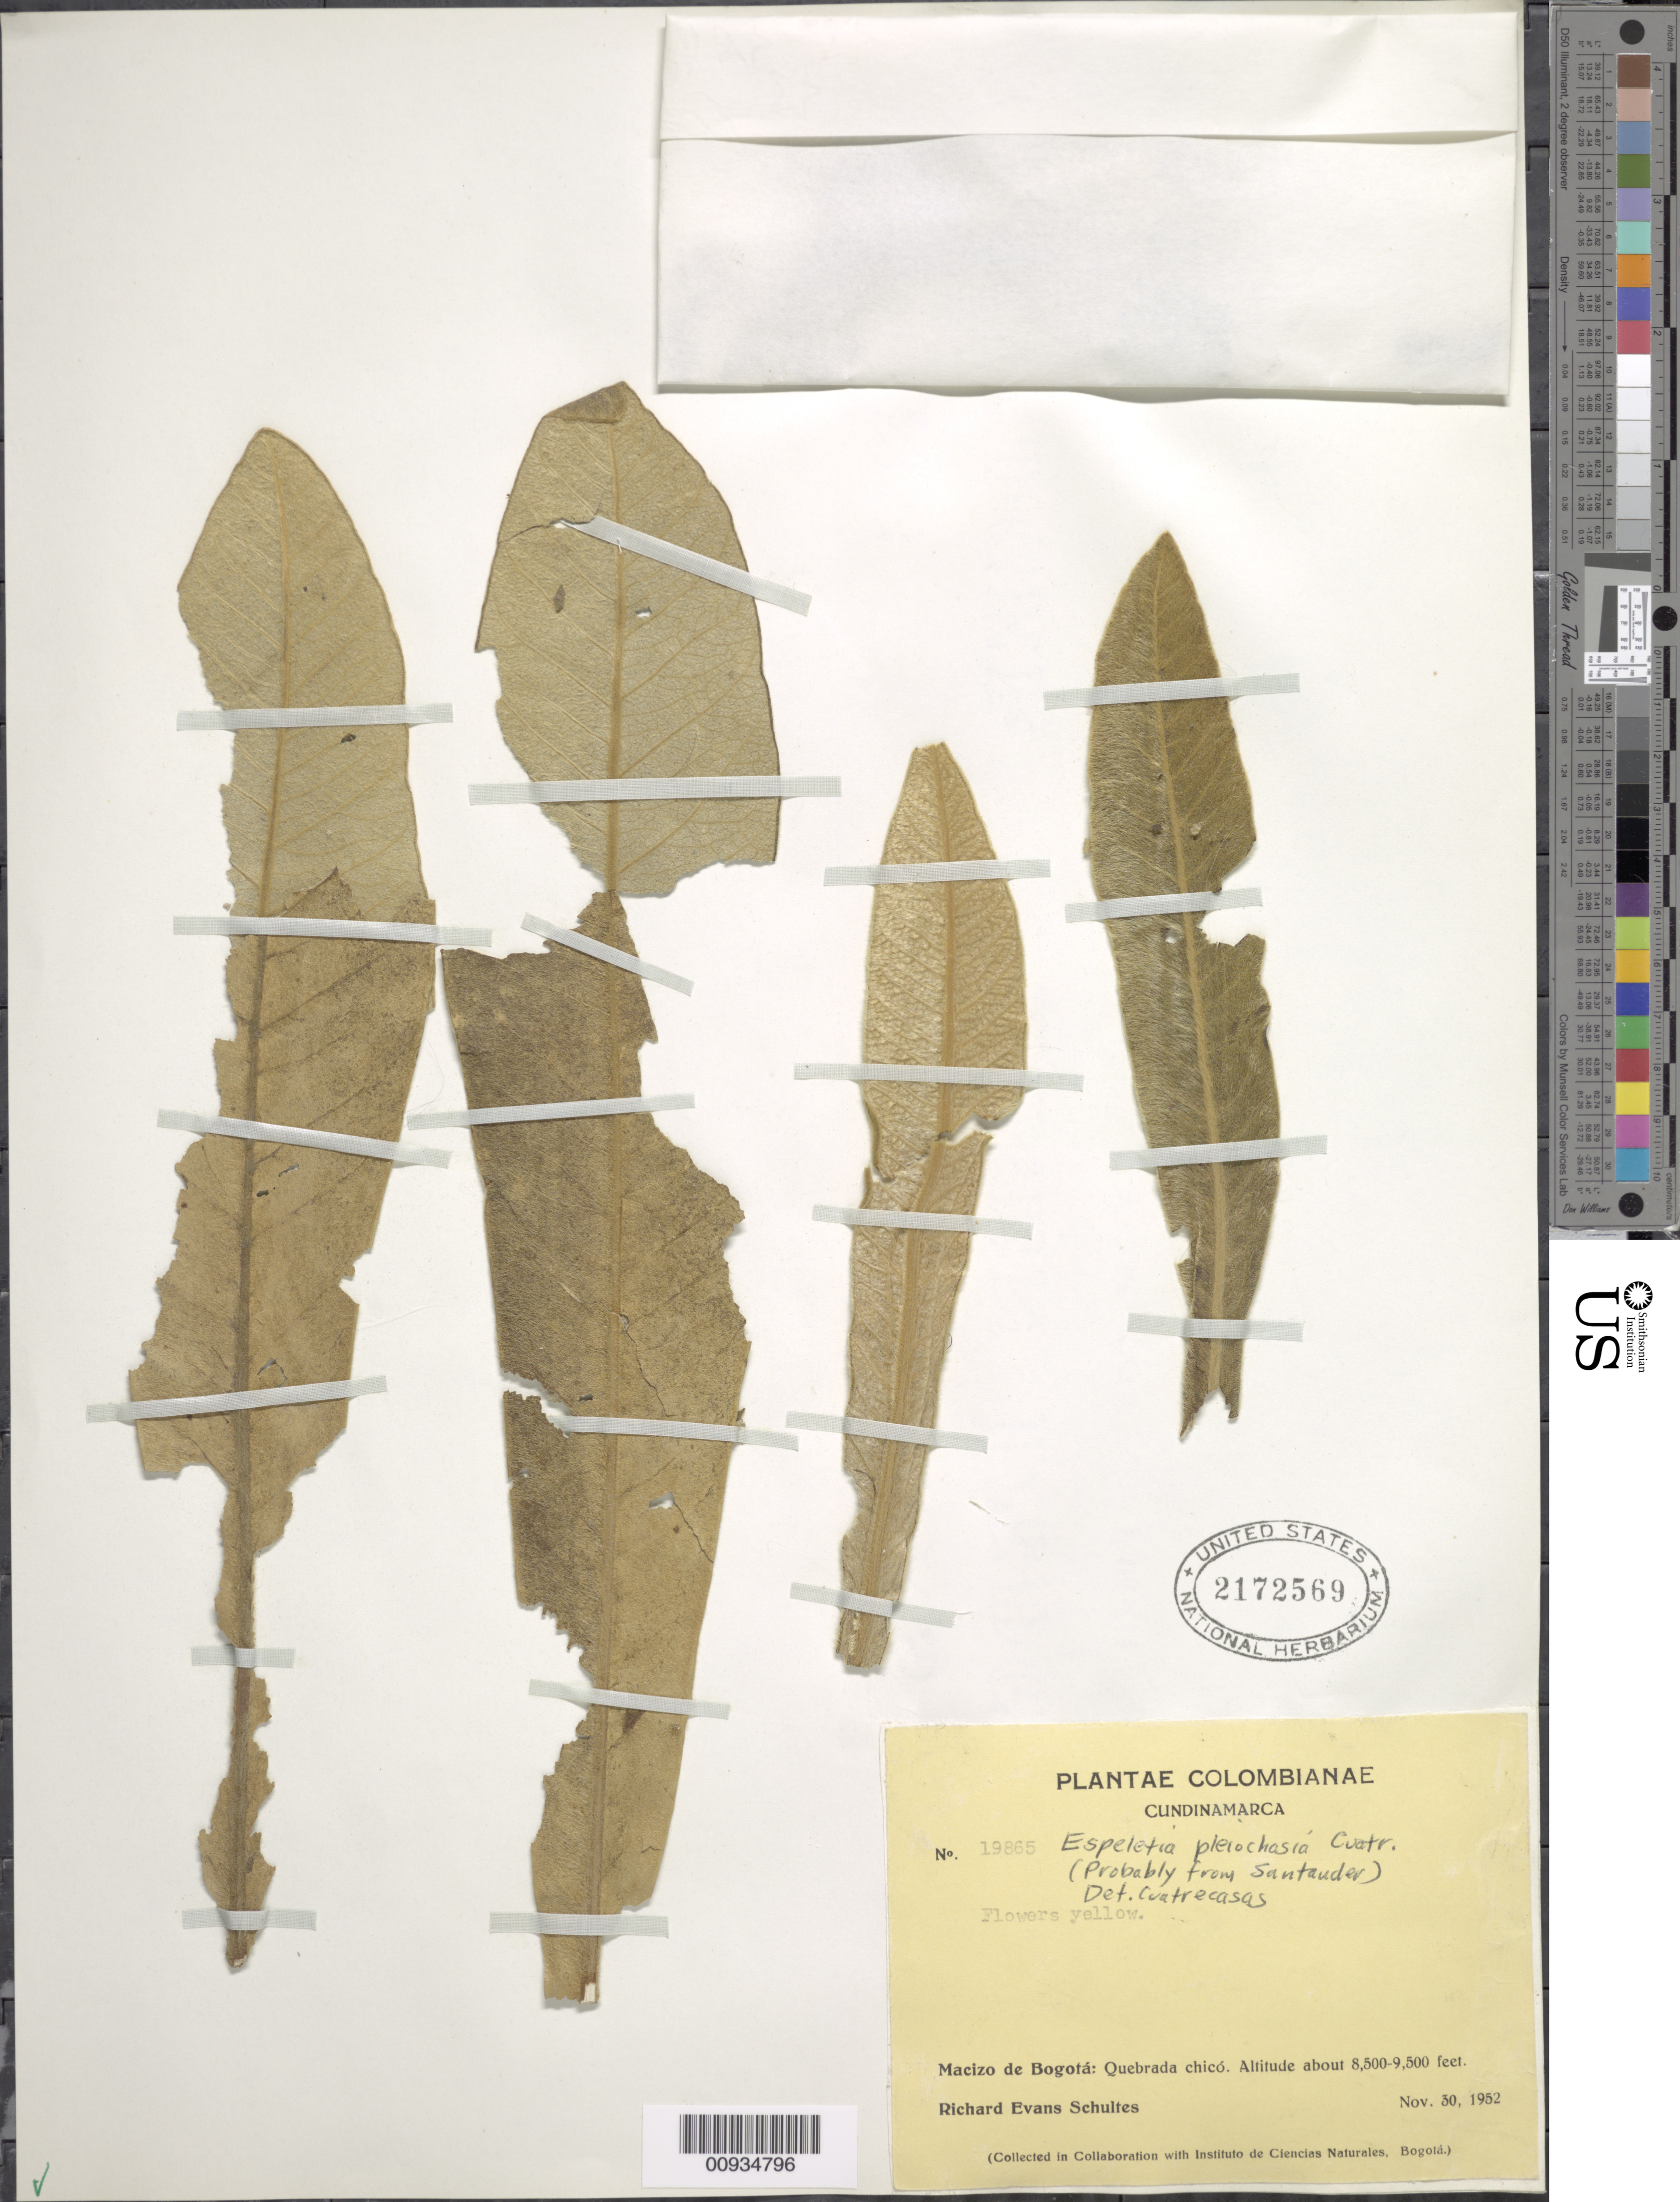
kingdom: Plantae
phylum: Tracheophyta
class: Magnoliopsida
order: Asterales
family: Asteraceae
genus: Espeletiopsis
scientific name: Espeletiopsis pleiochasia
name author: (Cuatrec.) Cuatrec.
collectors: R. E. Schultes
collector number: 19865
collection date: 1952-11-30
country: Colombia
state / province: Cundinamarca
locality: Macizo de Bogota, Quebrada Chico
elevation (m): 2591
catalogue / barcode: US 2172569